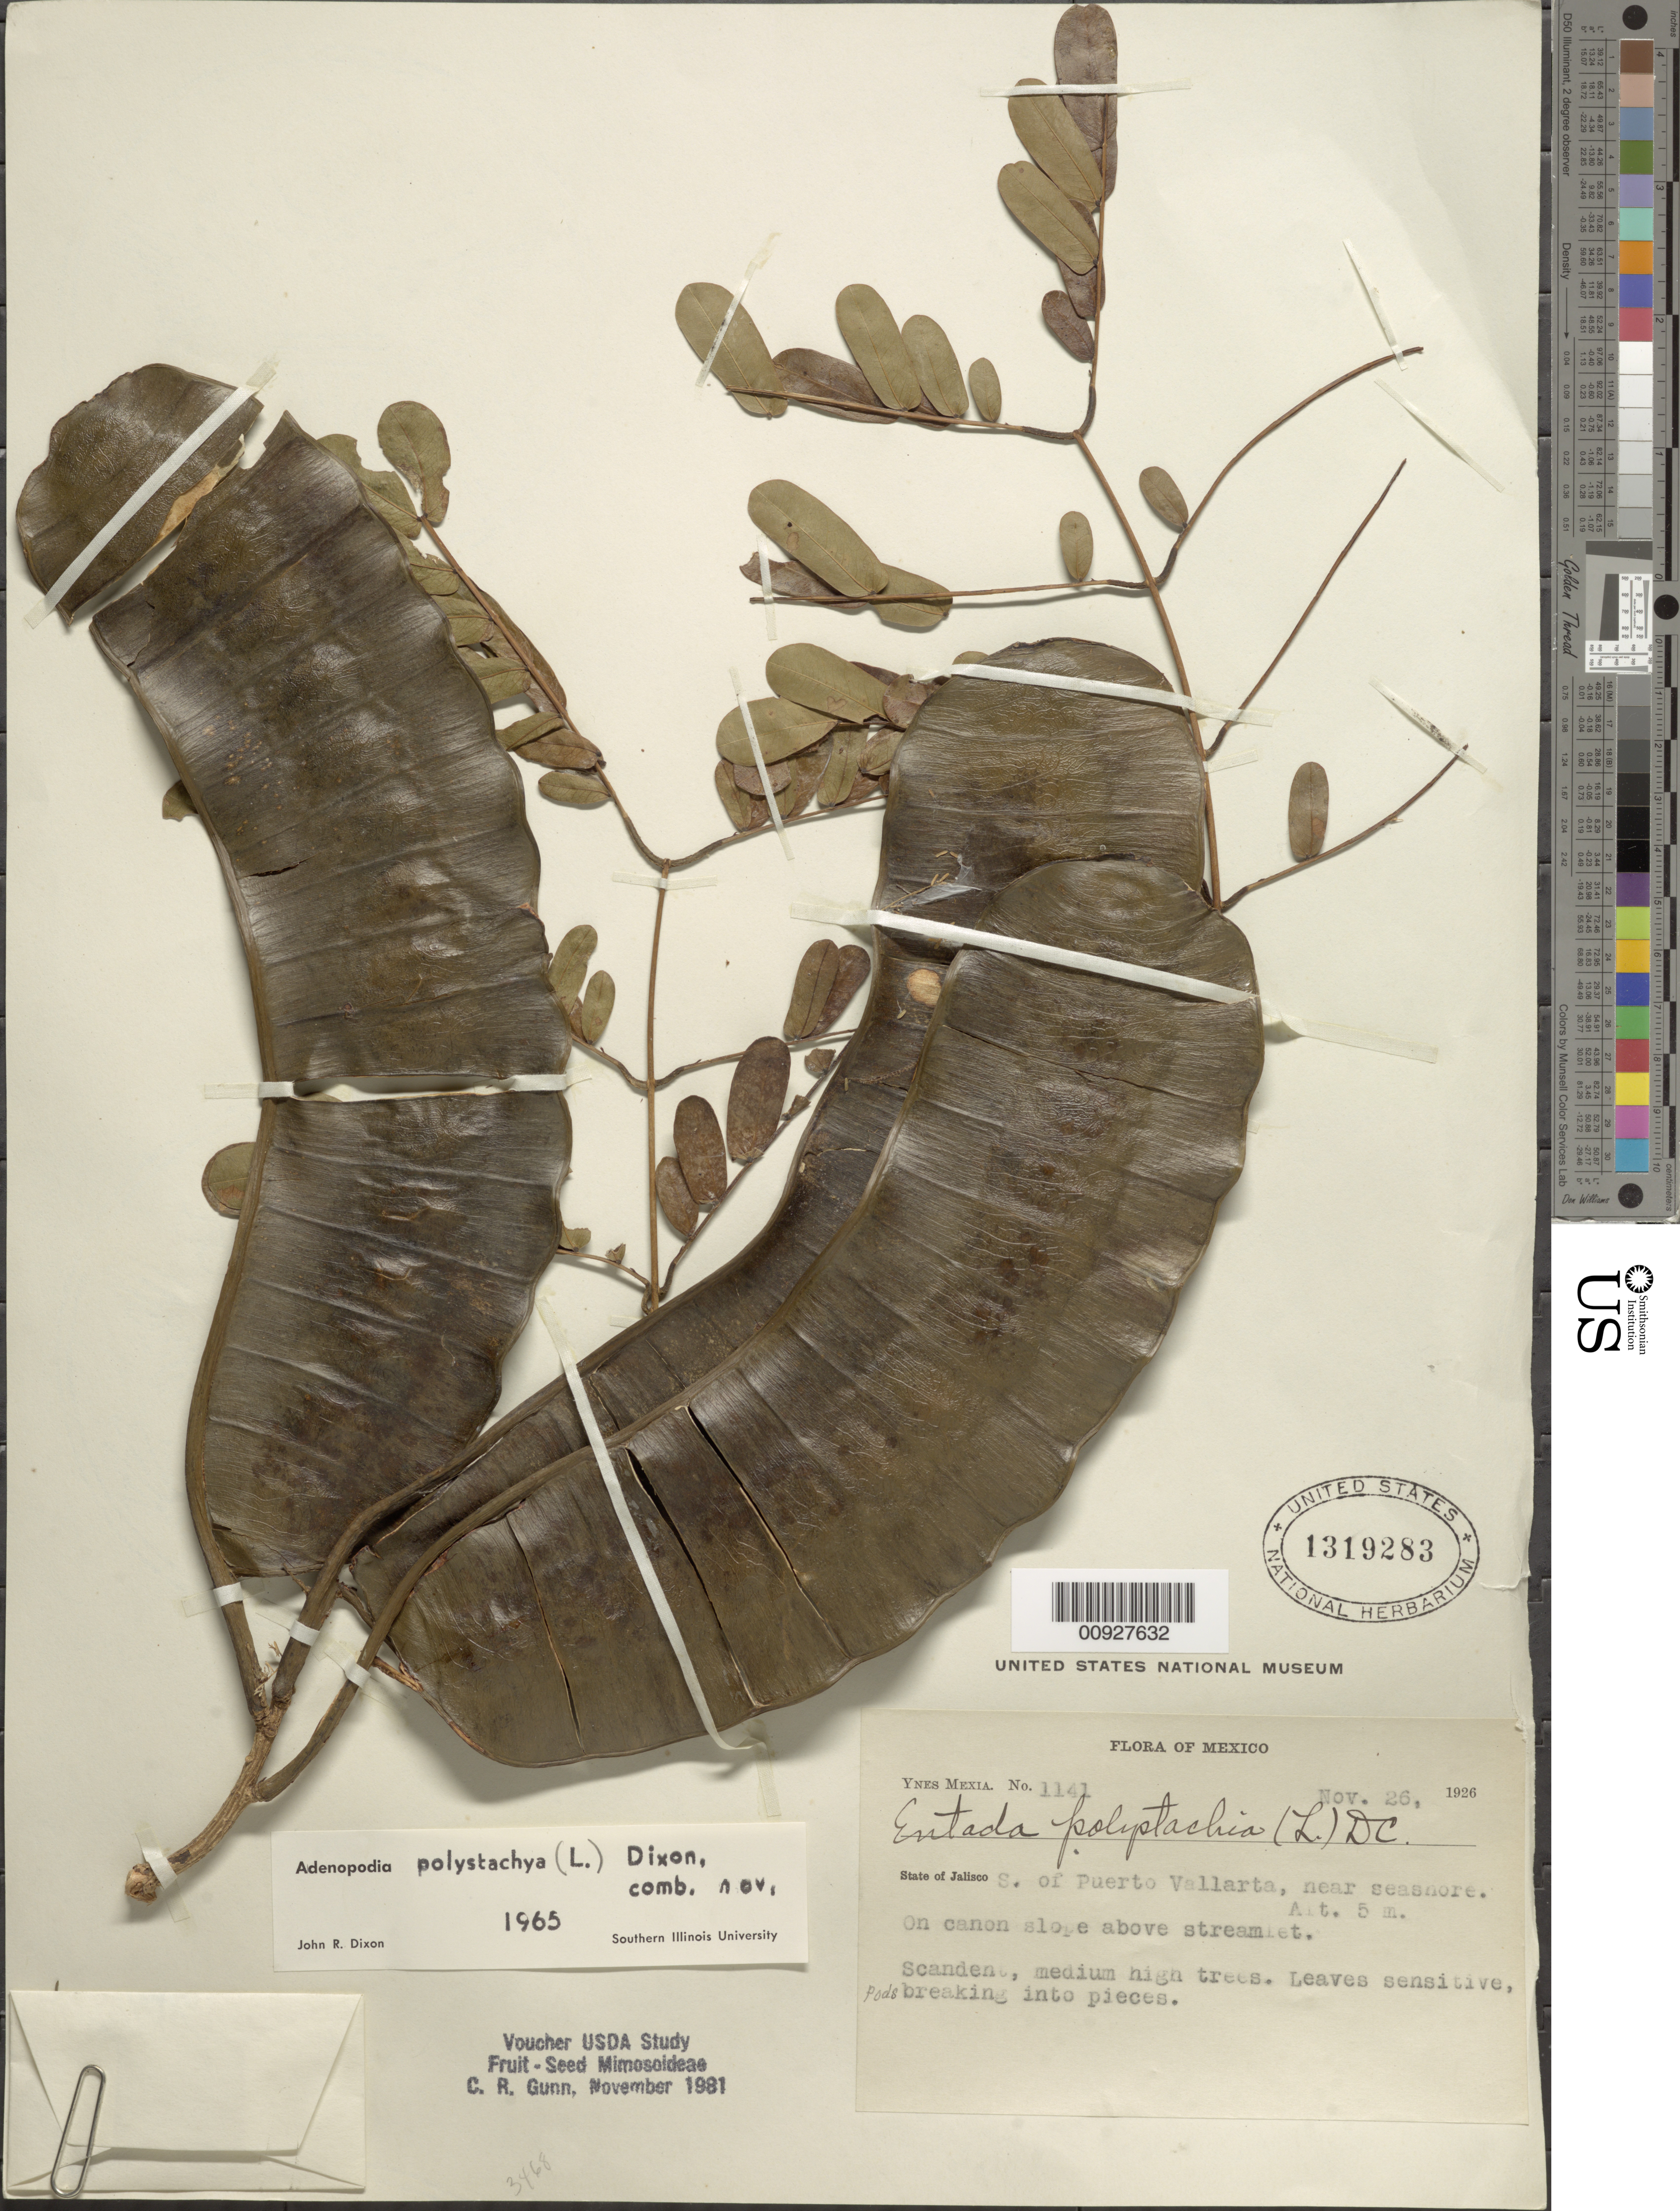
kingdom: Plantae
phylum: Tracheophyta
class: Magnoliopsida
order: Fabales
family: Fabaceae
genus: Entada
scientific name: Entada polystachya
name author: (L.) DC.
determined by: Strong, Mark T., (BOT), Smithsonian Institution - National Museum of Natural History (UNITED STATES)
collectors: Y. Mexia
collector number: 1141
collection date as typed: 26 Nov 1926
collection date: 1926-11-26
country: Mexico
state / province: Jalisco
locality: State of Jalisco: S. of Puerto Vallarta, near seashore.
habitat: On cañon slope above streamlet.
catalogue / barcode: US 1319283